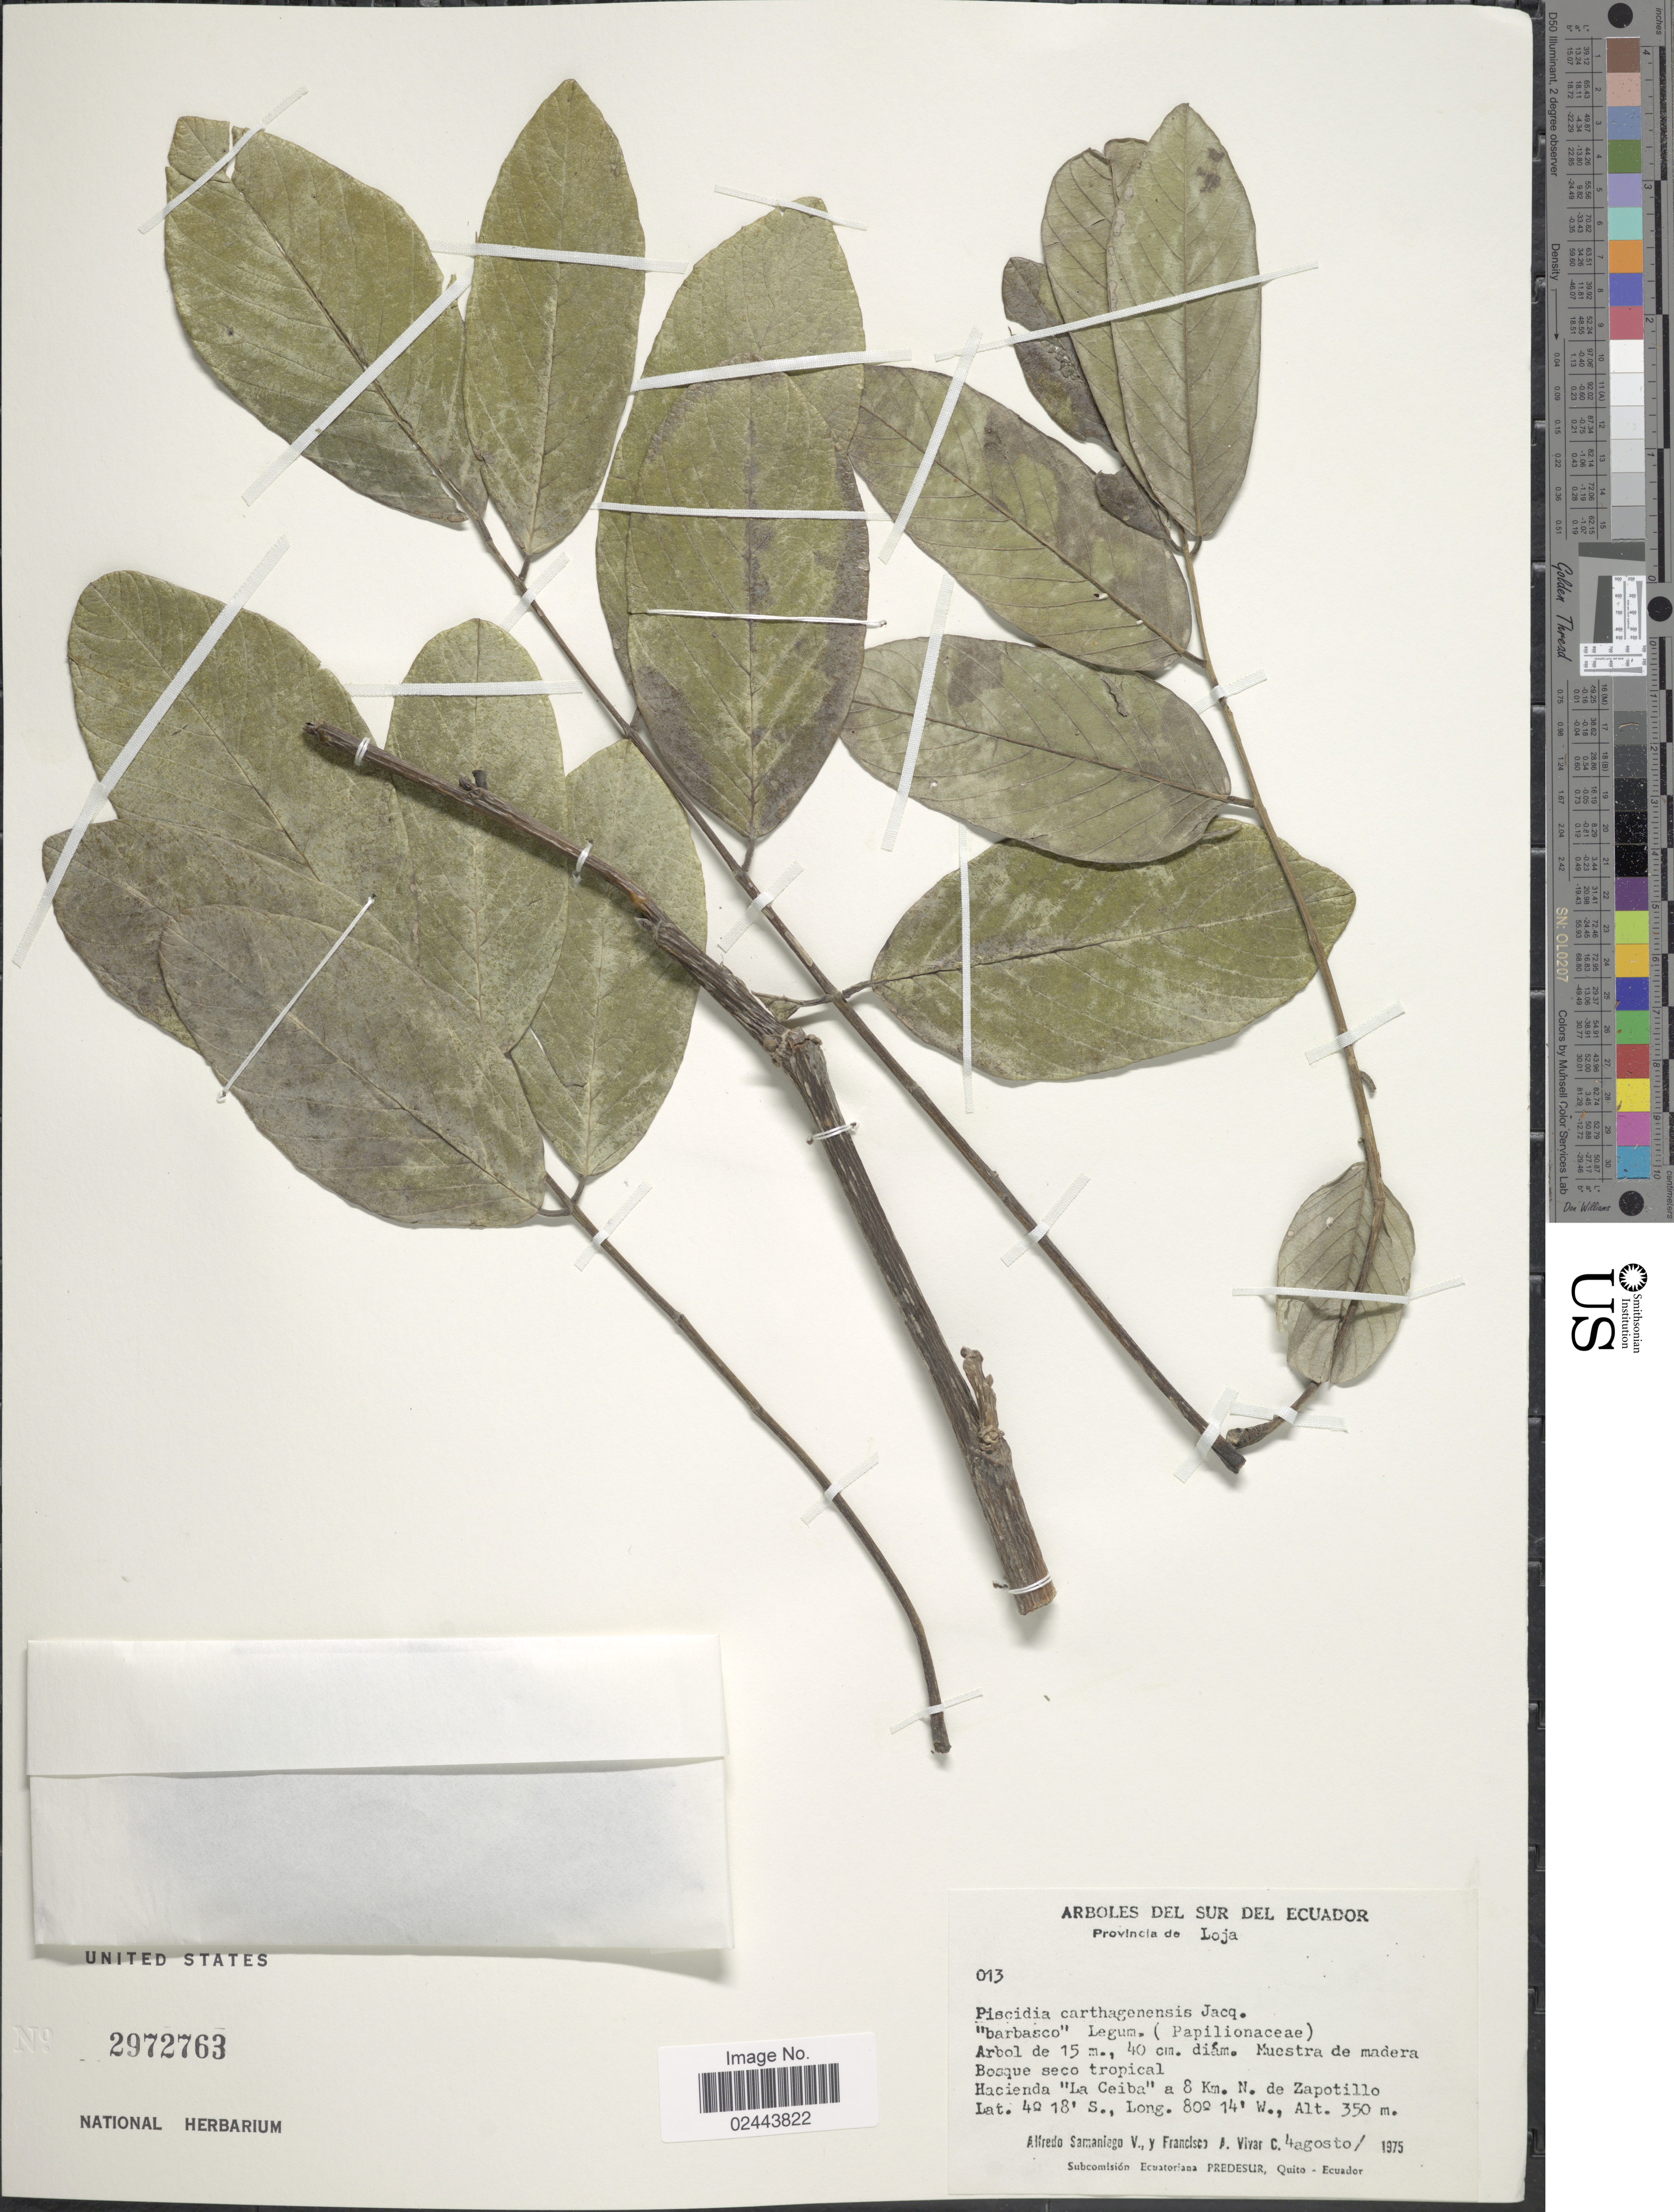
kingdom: Plantae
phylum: Tracheophyta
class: Magnoliopsida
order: Fabales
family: Fabaceae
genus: Piscidia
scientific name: Piscidia carthagenensis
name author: Jacq.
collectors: A. V. Samaniego & F. A. Vivar C.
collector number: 013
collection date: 1975-08-04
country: Ecuador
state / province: Loja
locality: Sur del Ecuador, Hacienda "La Ceiba"a 8 Km. N. de Zapotillo.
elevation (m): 350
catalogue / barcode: US 2972763